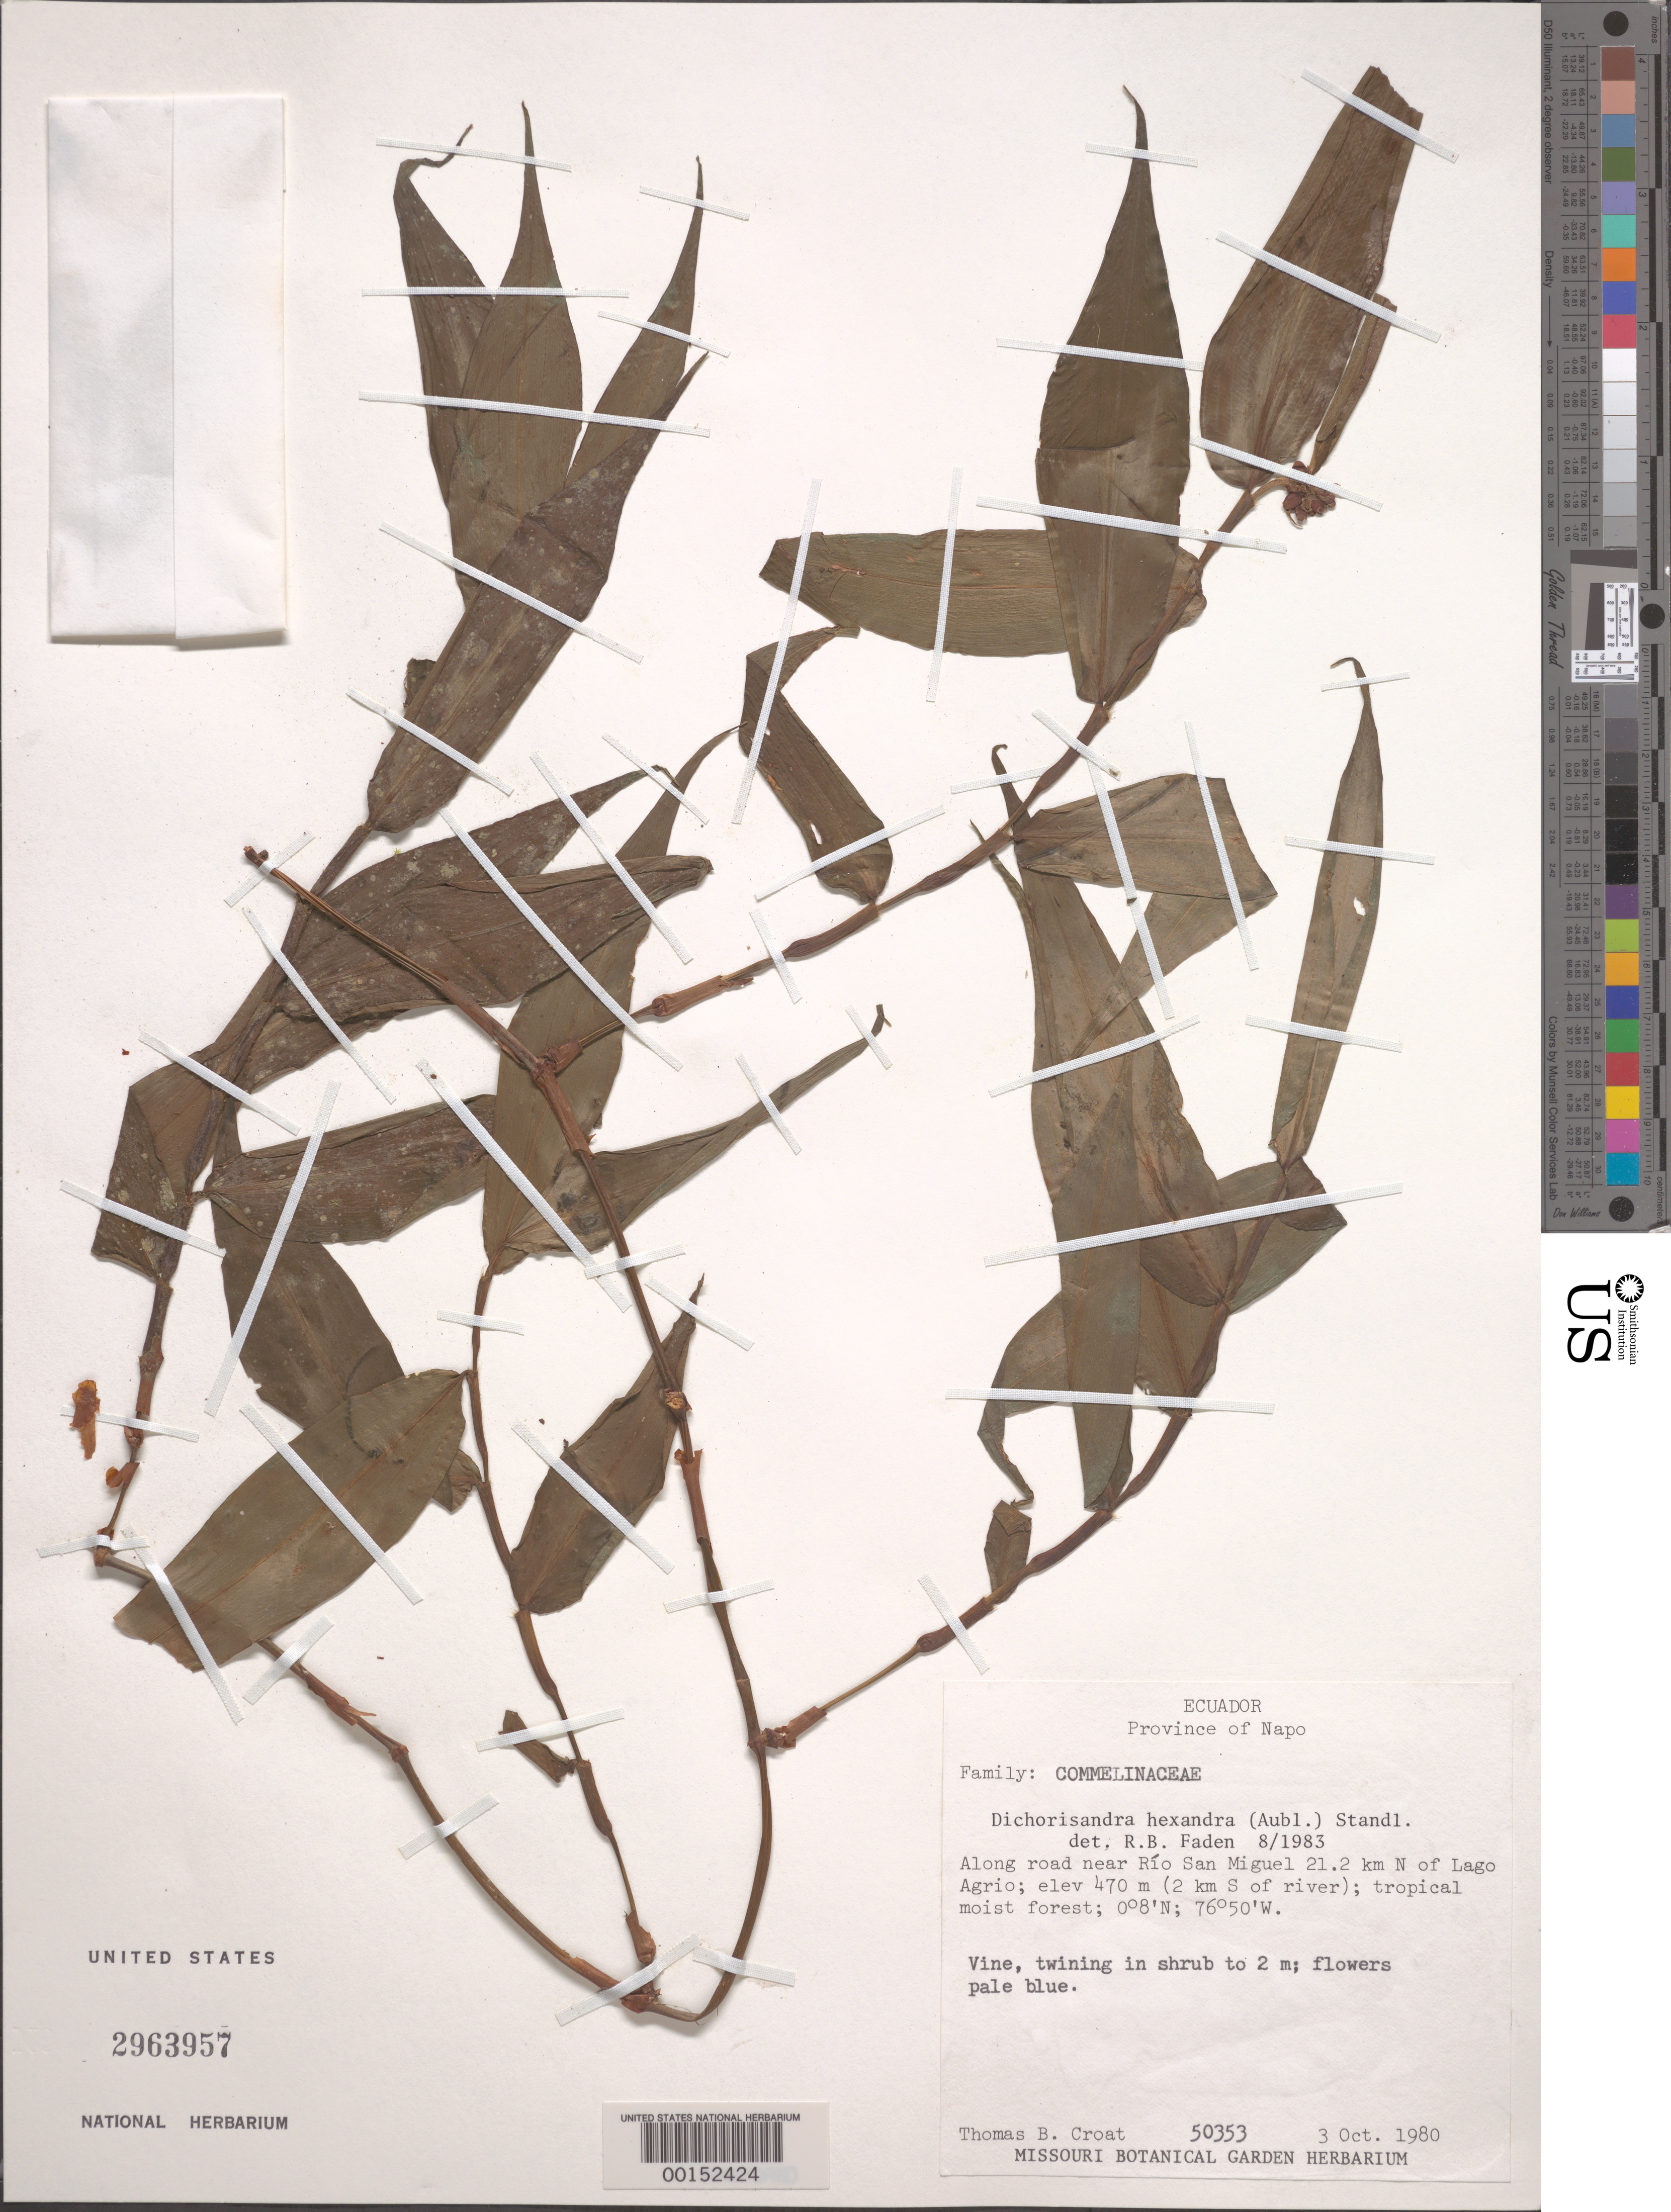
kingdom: Plantae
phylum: Tracheophyta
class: Liliopsida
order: Commelinales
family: Commelinaceae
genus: Dichorisandra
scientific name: Dichorisandra hexandra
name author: (Aubl.) Standl.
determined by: Faden, Robert B., (US), Smithsonian Institution - National Museum of Natural History (UNITED STATES)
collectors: T. B. Croat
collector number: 50353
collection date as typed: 03 Oct 1980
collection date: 1980-10-03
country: Ecuador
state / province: Napo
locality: Rio Sal Miguel, N of Lago agRio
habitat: Tropical, moist forest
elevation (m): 470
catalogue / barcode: US 2963957